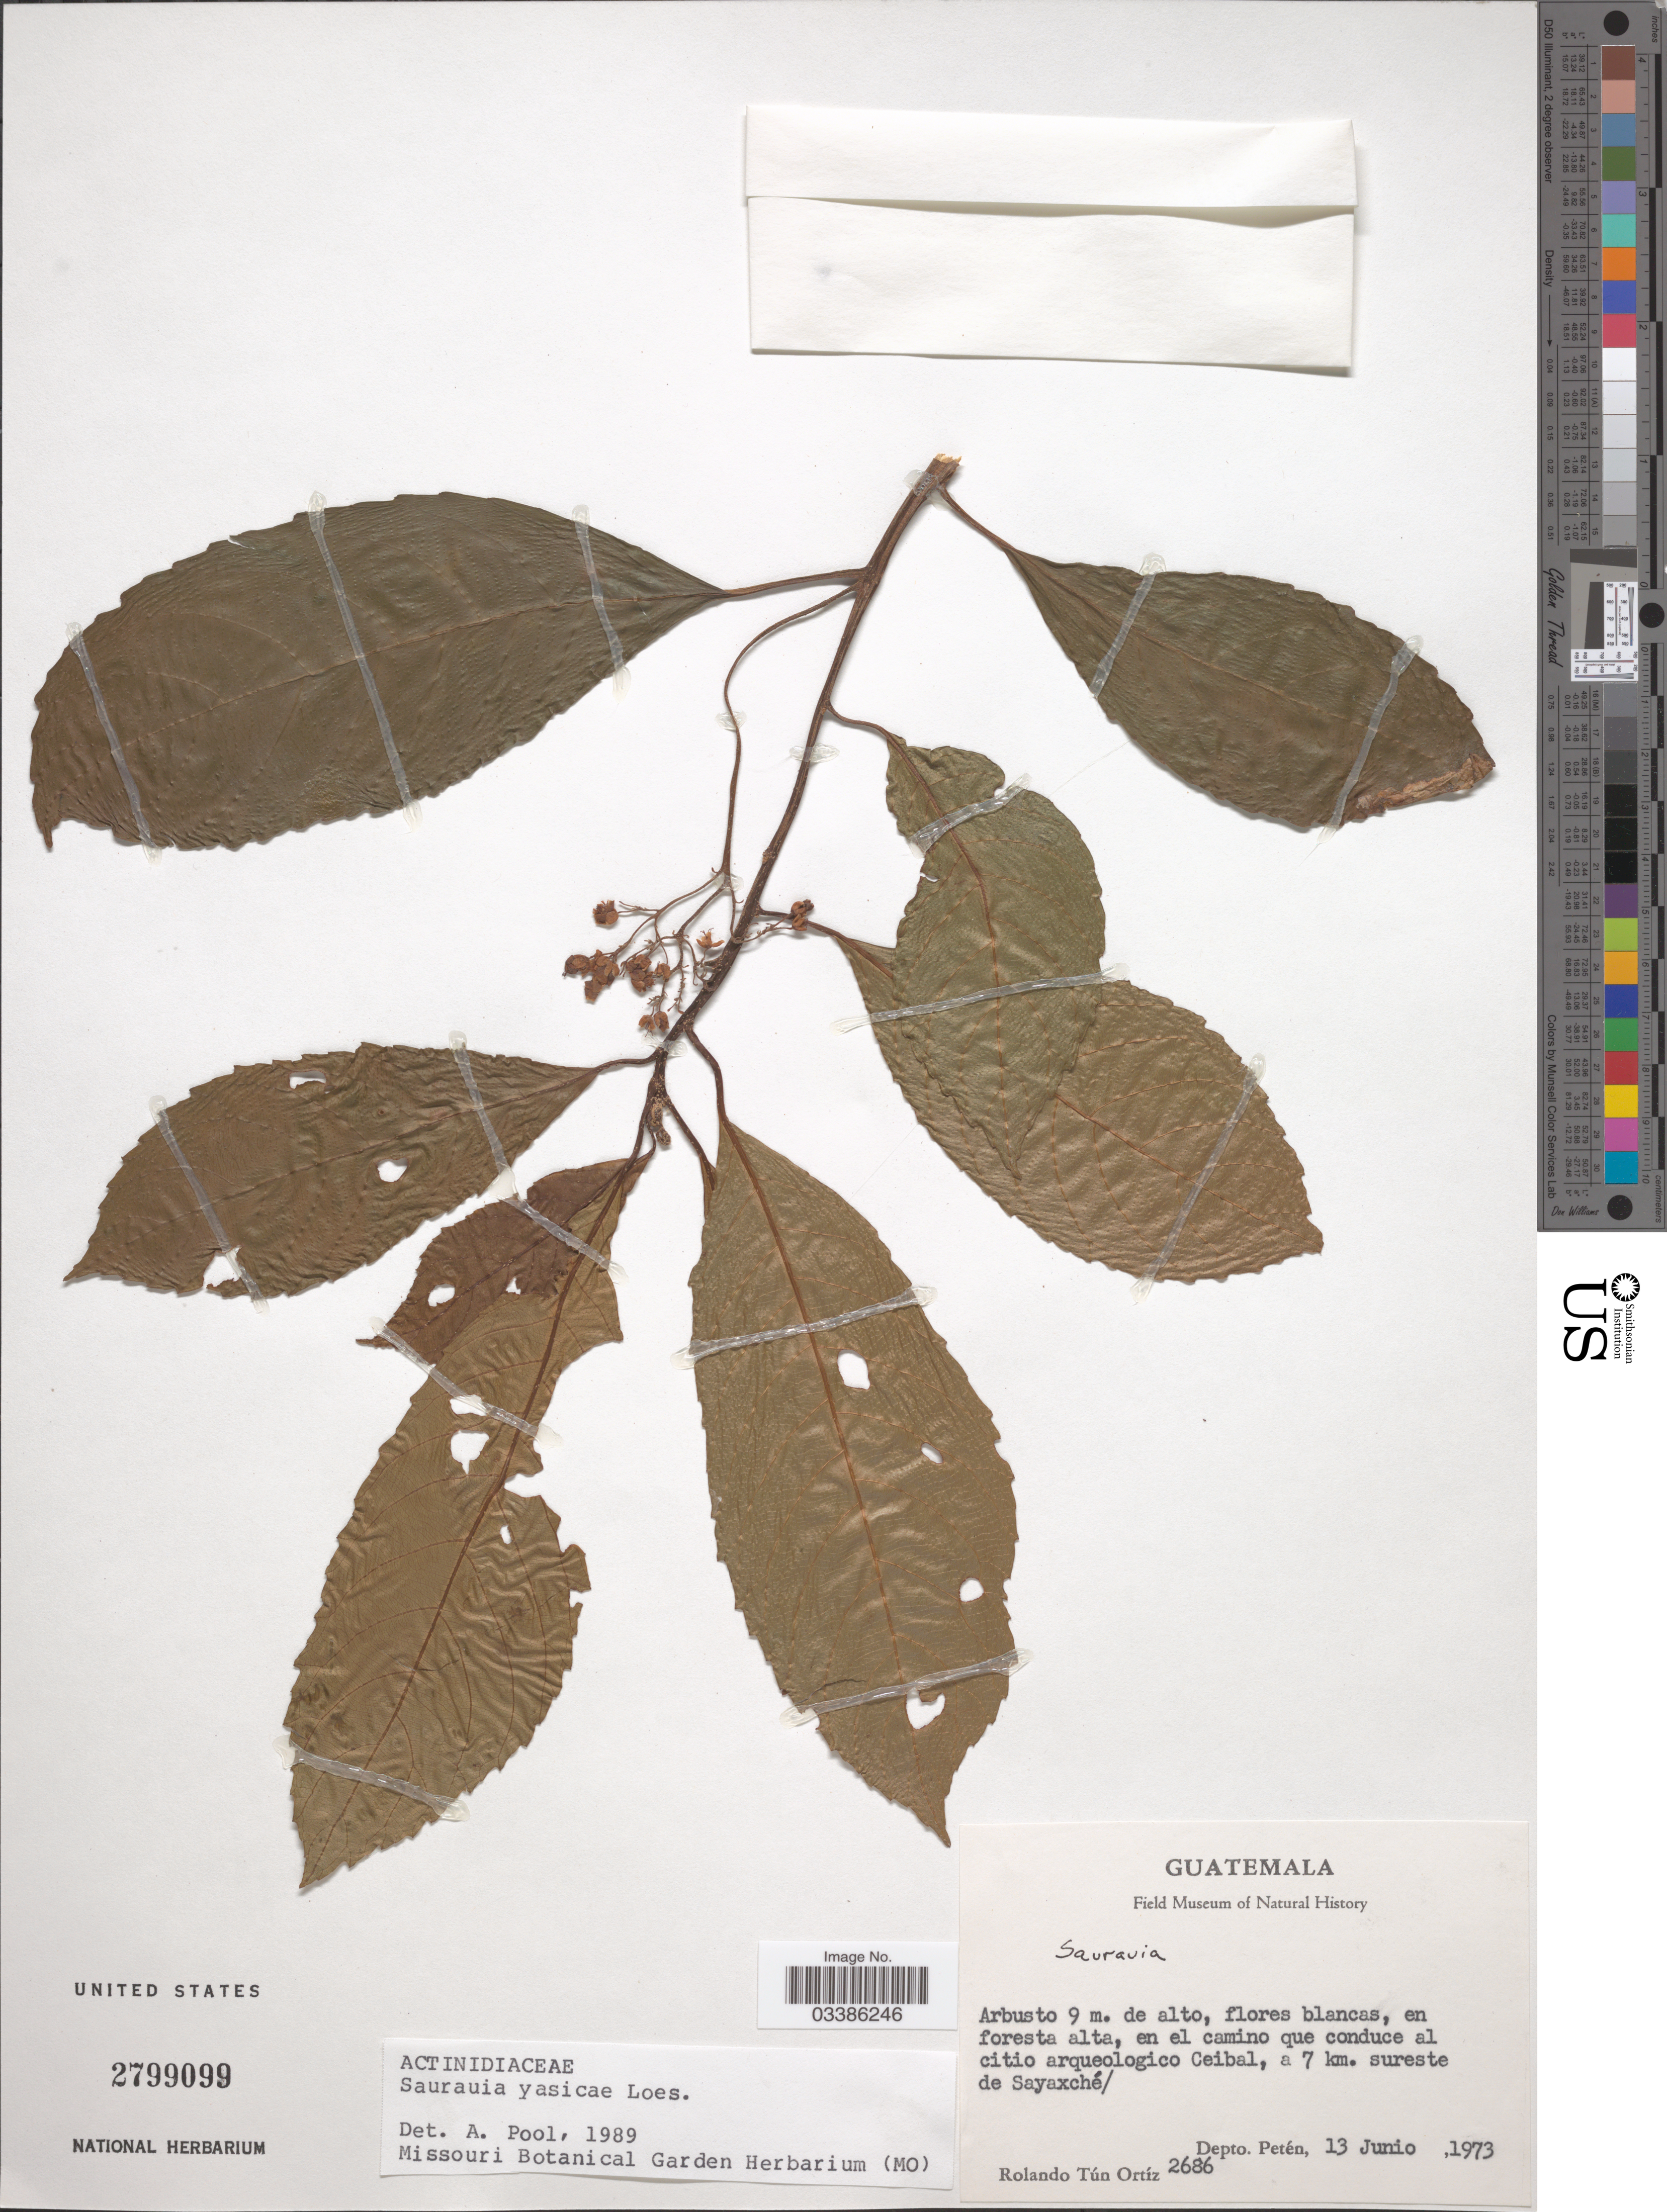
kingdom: Plantae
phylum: Tracheophyta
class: Magnoliopsida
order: Ericales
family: Actinidiaceae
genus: Saurauia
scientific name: Saurauia yasicae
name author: Loes.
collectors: R. T. Ortíz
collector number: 2686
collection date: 1973-06-13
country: Guatemala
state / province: El Petén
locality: En el camino que conduce al citio arqueologico Ceibal, a 7 km. sureste de Sayaxché. Depto. Petén.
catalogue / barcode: US 2799099